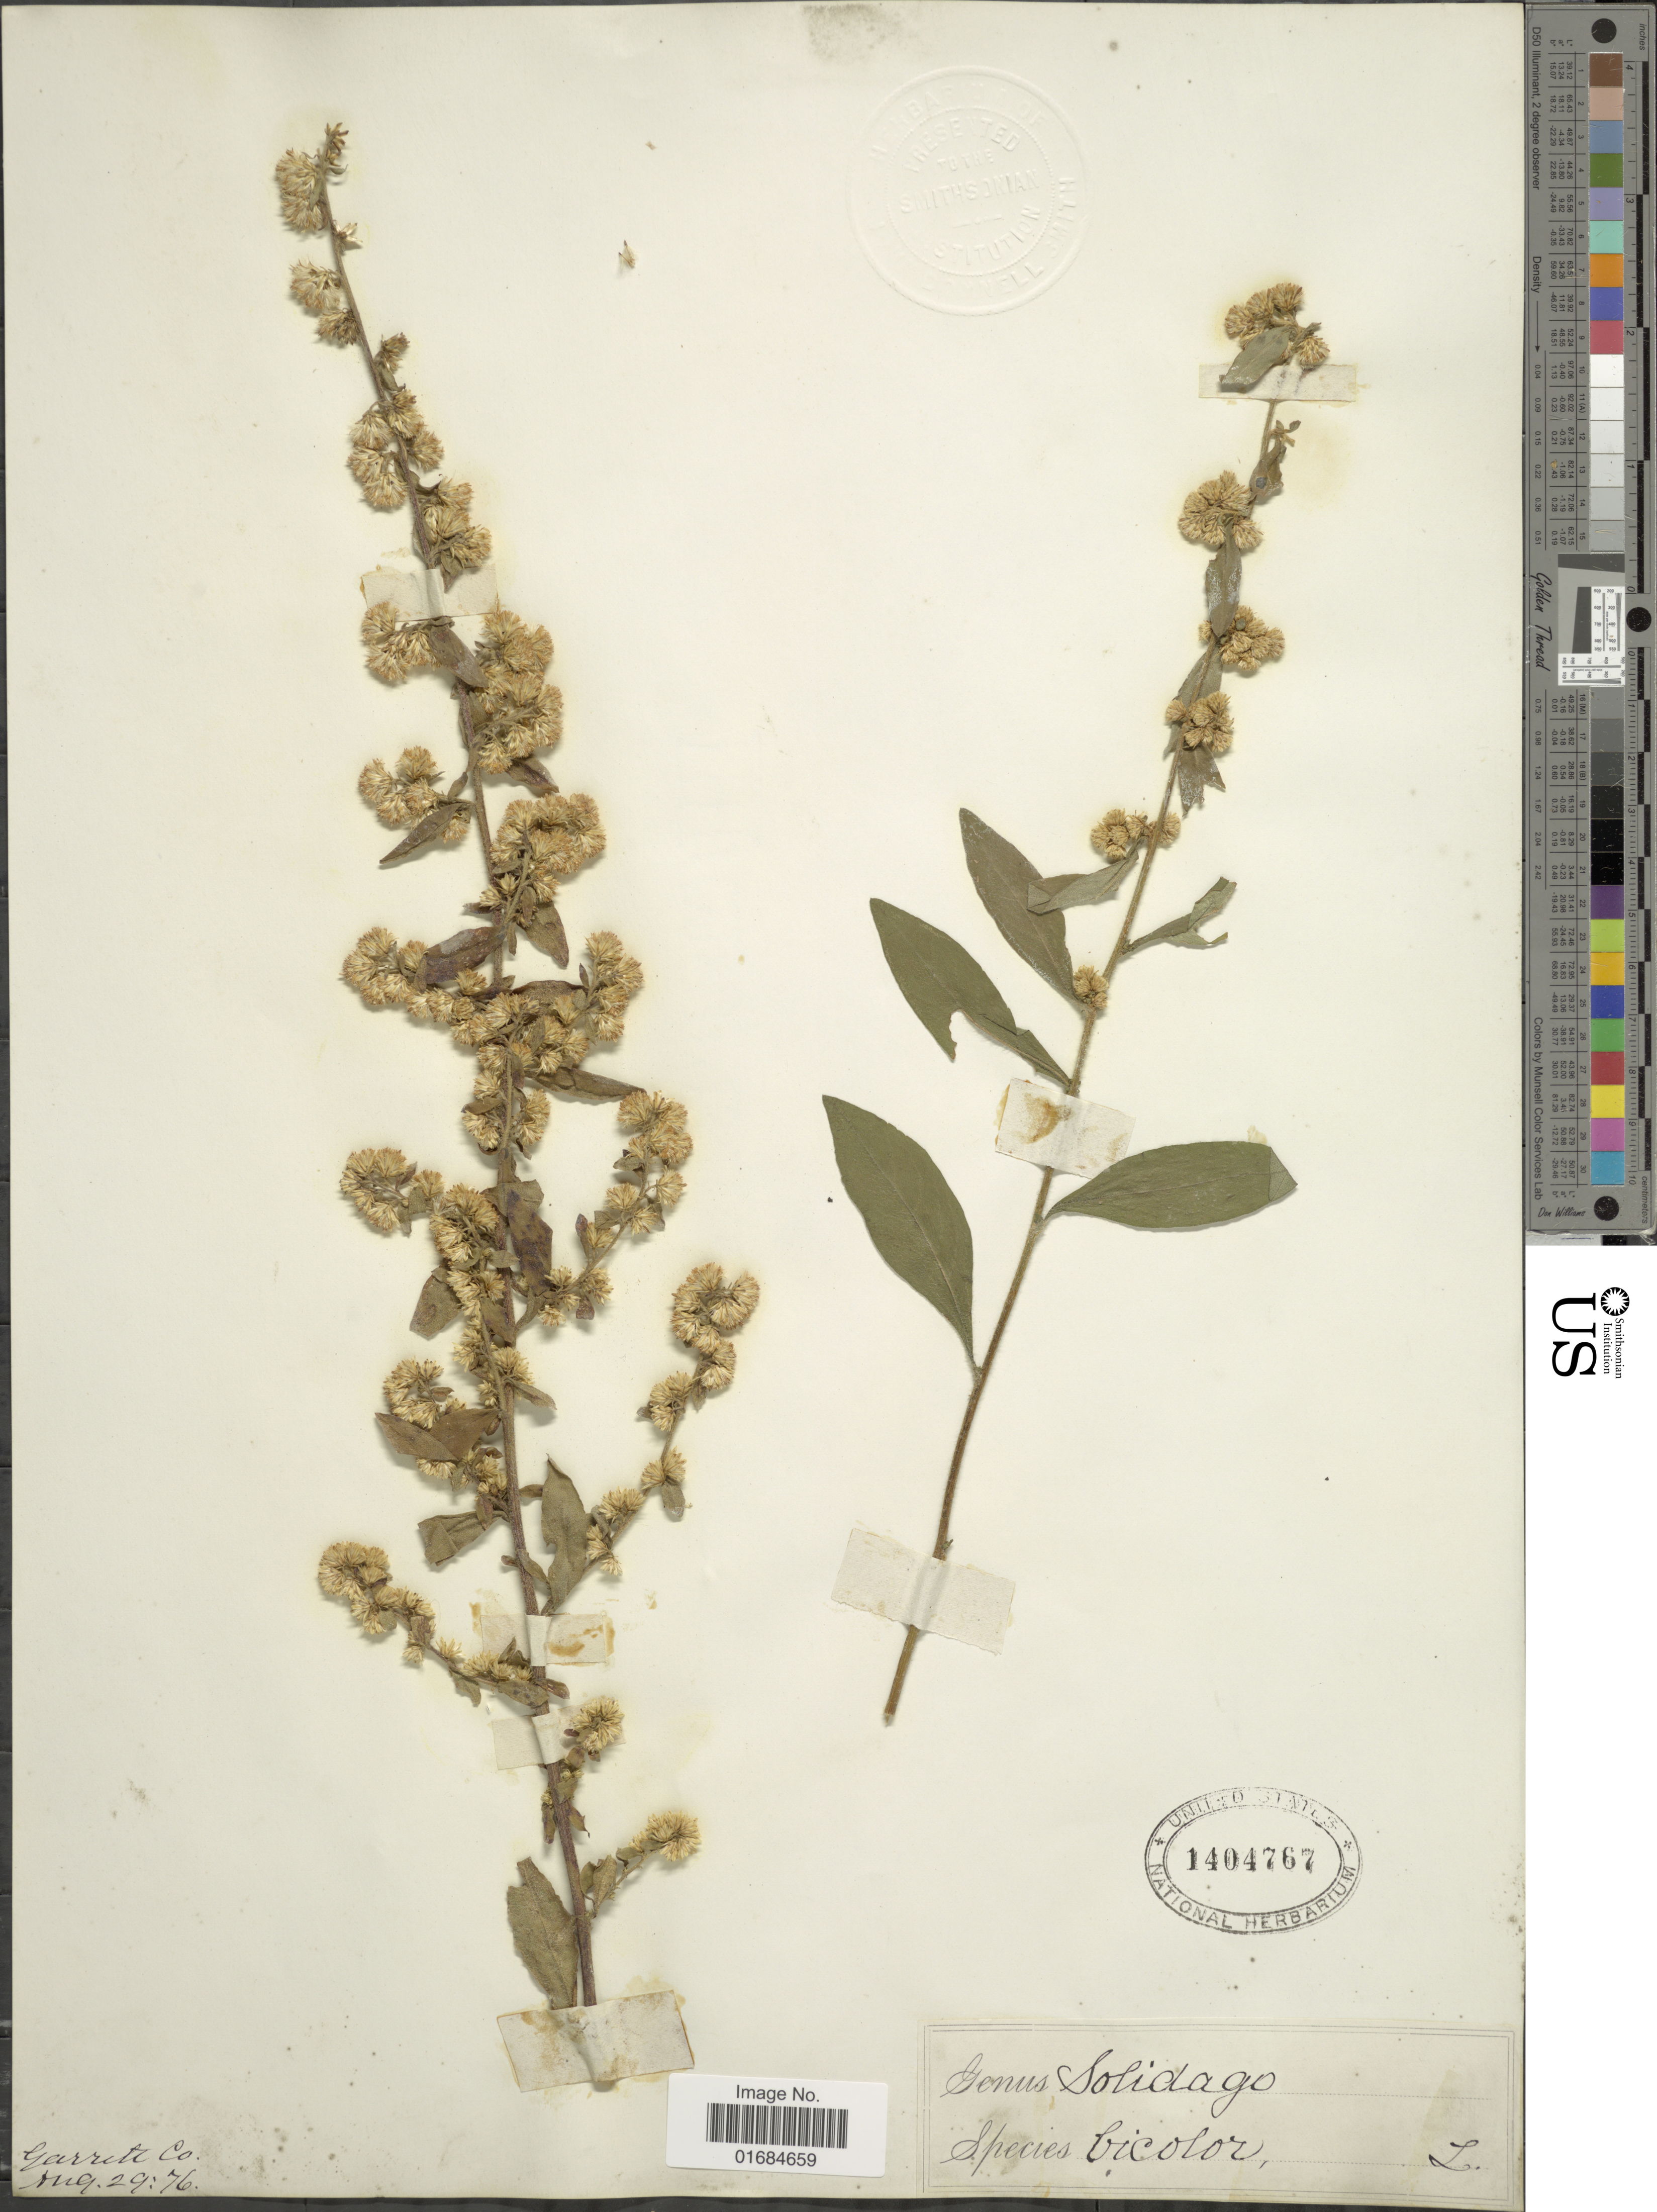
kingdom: Plantae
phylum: Tracheophyta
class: Magnoliopsida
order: Asterales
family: Asteraceae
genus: Solidago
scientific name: Solidago bicolor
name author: L.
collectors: J. Donnell Smith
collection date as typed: Transcribed d/m/y: 29/8/76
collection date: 1876-08-29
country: United States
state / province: Maryland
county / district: Garrett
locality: Garrett Co.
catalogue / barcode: US 1404767